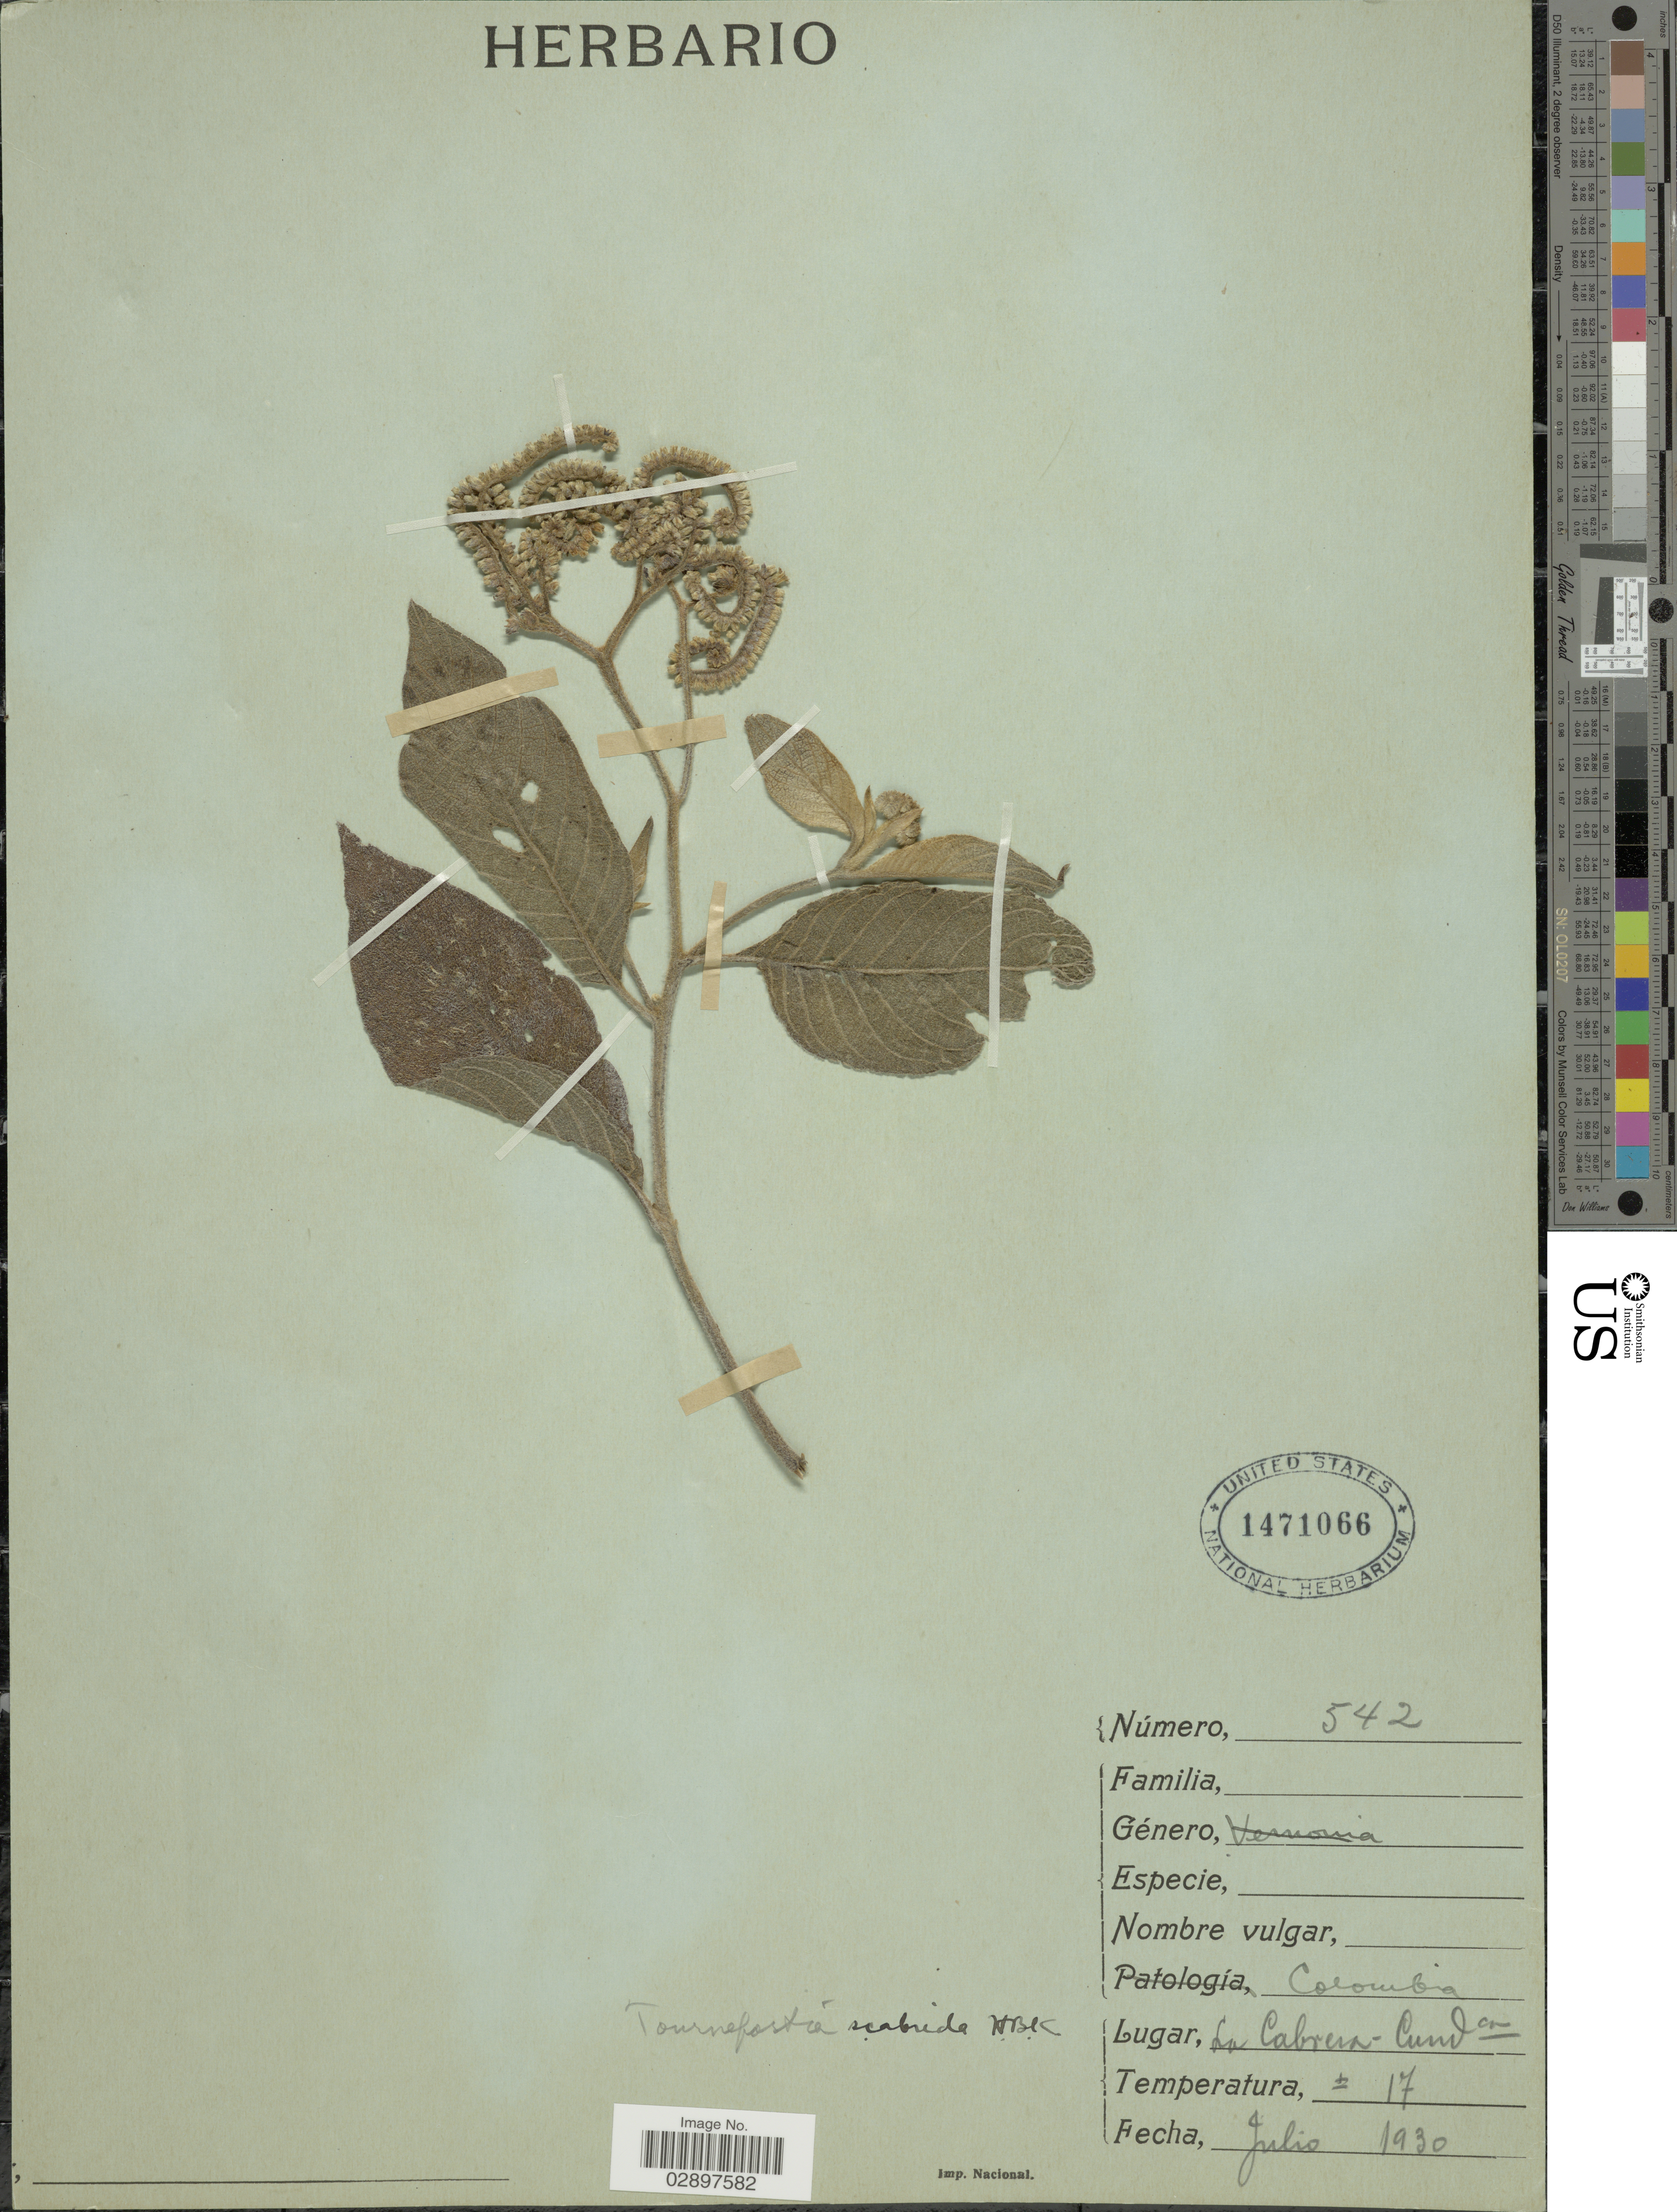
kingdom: Plantae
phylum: Tracheophyta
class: Magnoliopsida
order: Boraginales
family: Heliotropiaceae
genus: Tournefortia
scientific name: Tournefortia scabrida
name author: Kunth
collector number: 542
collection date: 1930-07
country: Colombia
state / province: Cundinamarca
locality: La Cabrera-Cundm.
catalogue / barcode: US 1471066